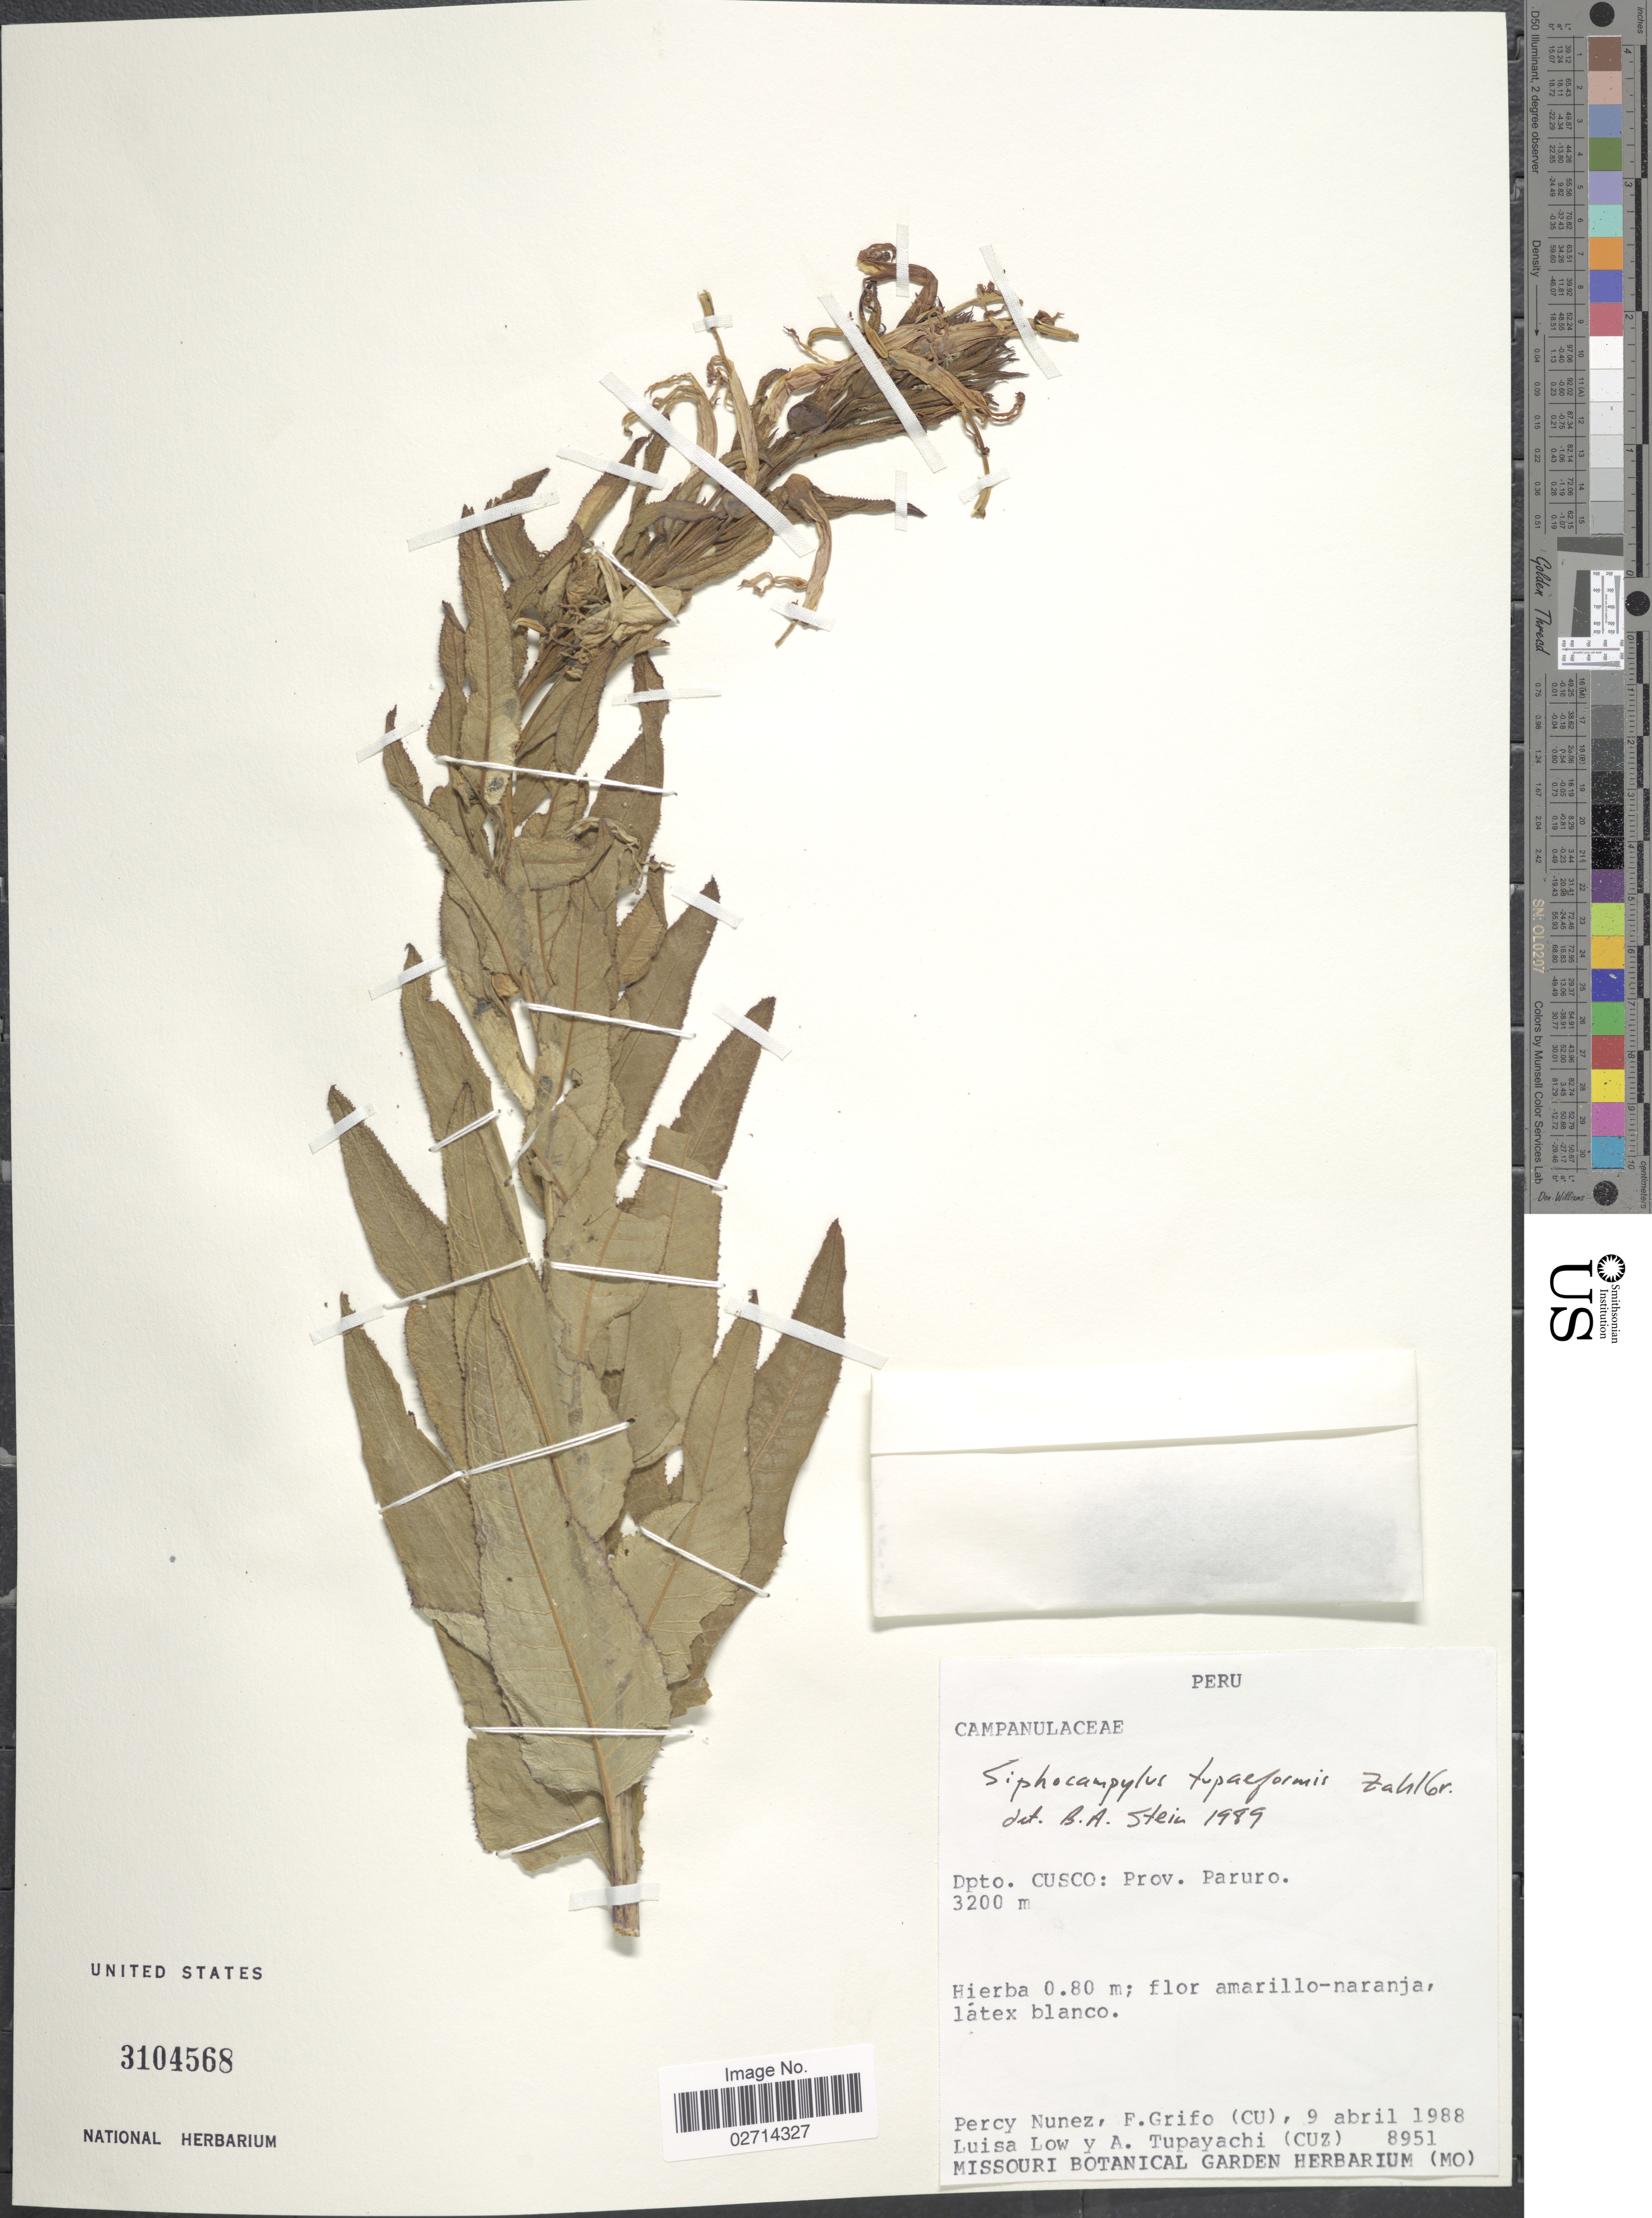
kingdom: Plantae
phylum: Tracheophyta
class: Magnoliopsida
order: Asterales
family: Campanulaceae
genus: Siphocampylus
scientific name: Siphocampylus tupaeformis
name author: Zahlbr.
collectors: P. Nuñez V., F. Grifo, L. Low & A. Tupayachi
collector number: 8951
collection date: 1988-04-09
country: Peru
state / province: Cusco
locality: Prov. Paruro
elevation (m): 3200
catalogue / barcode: US 3104568